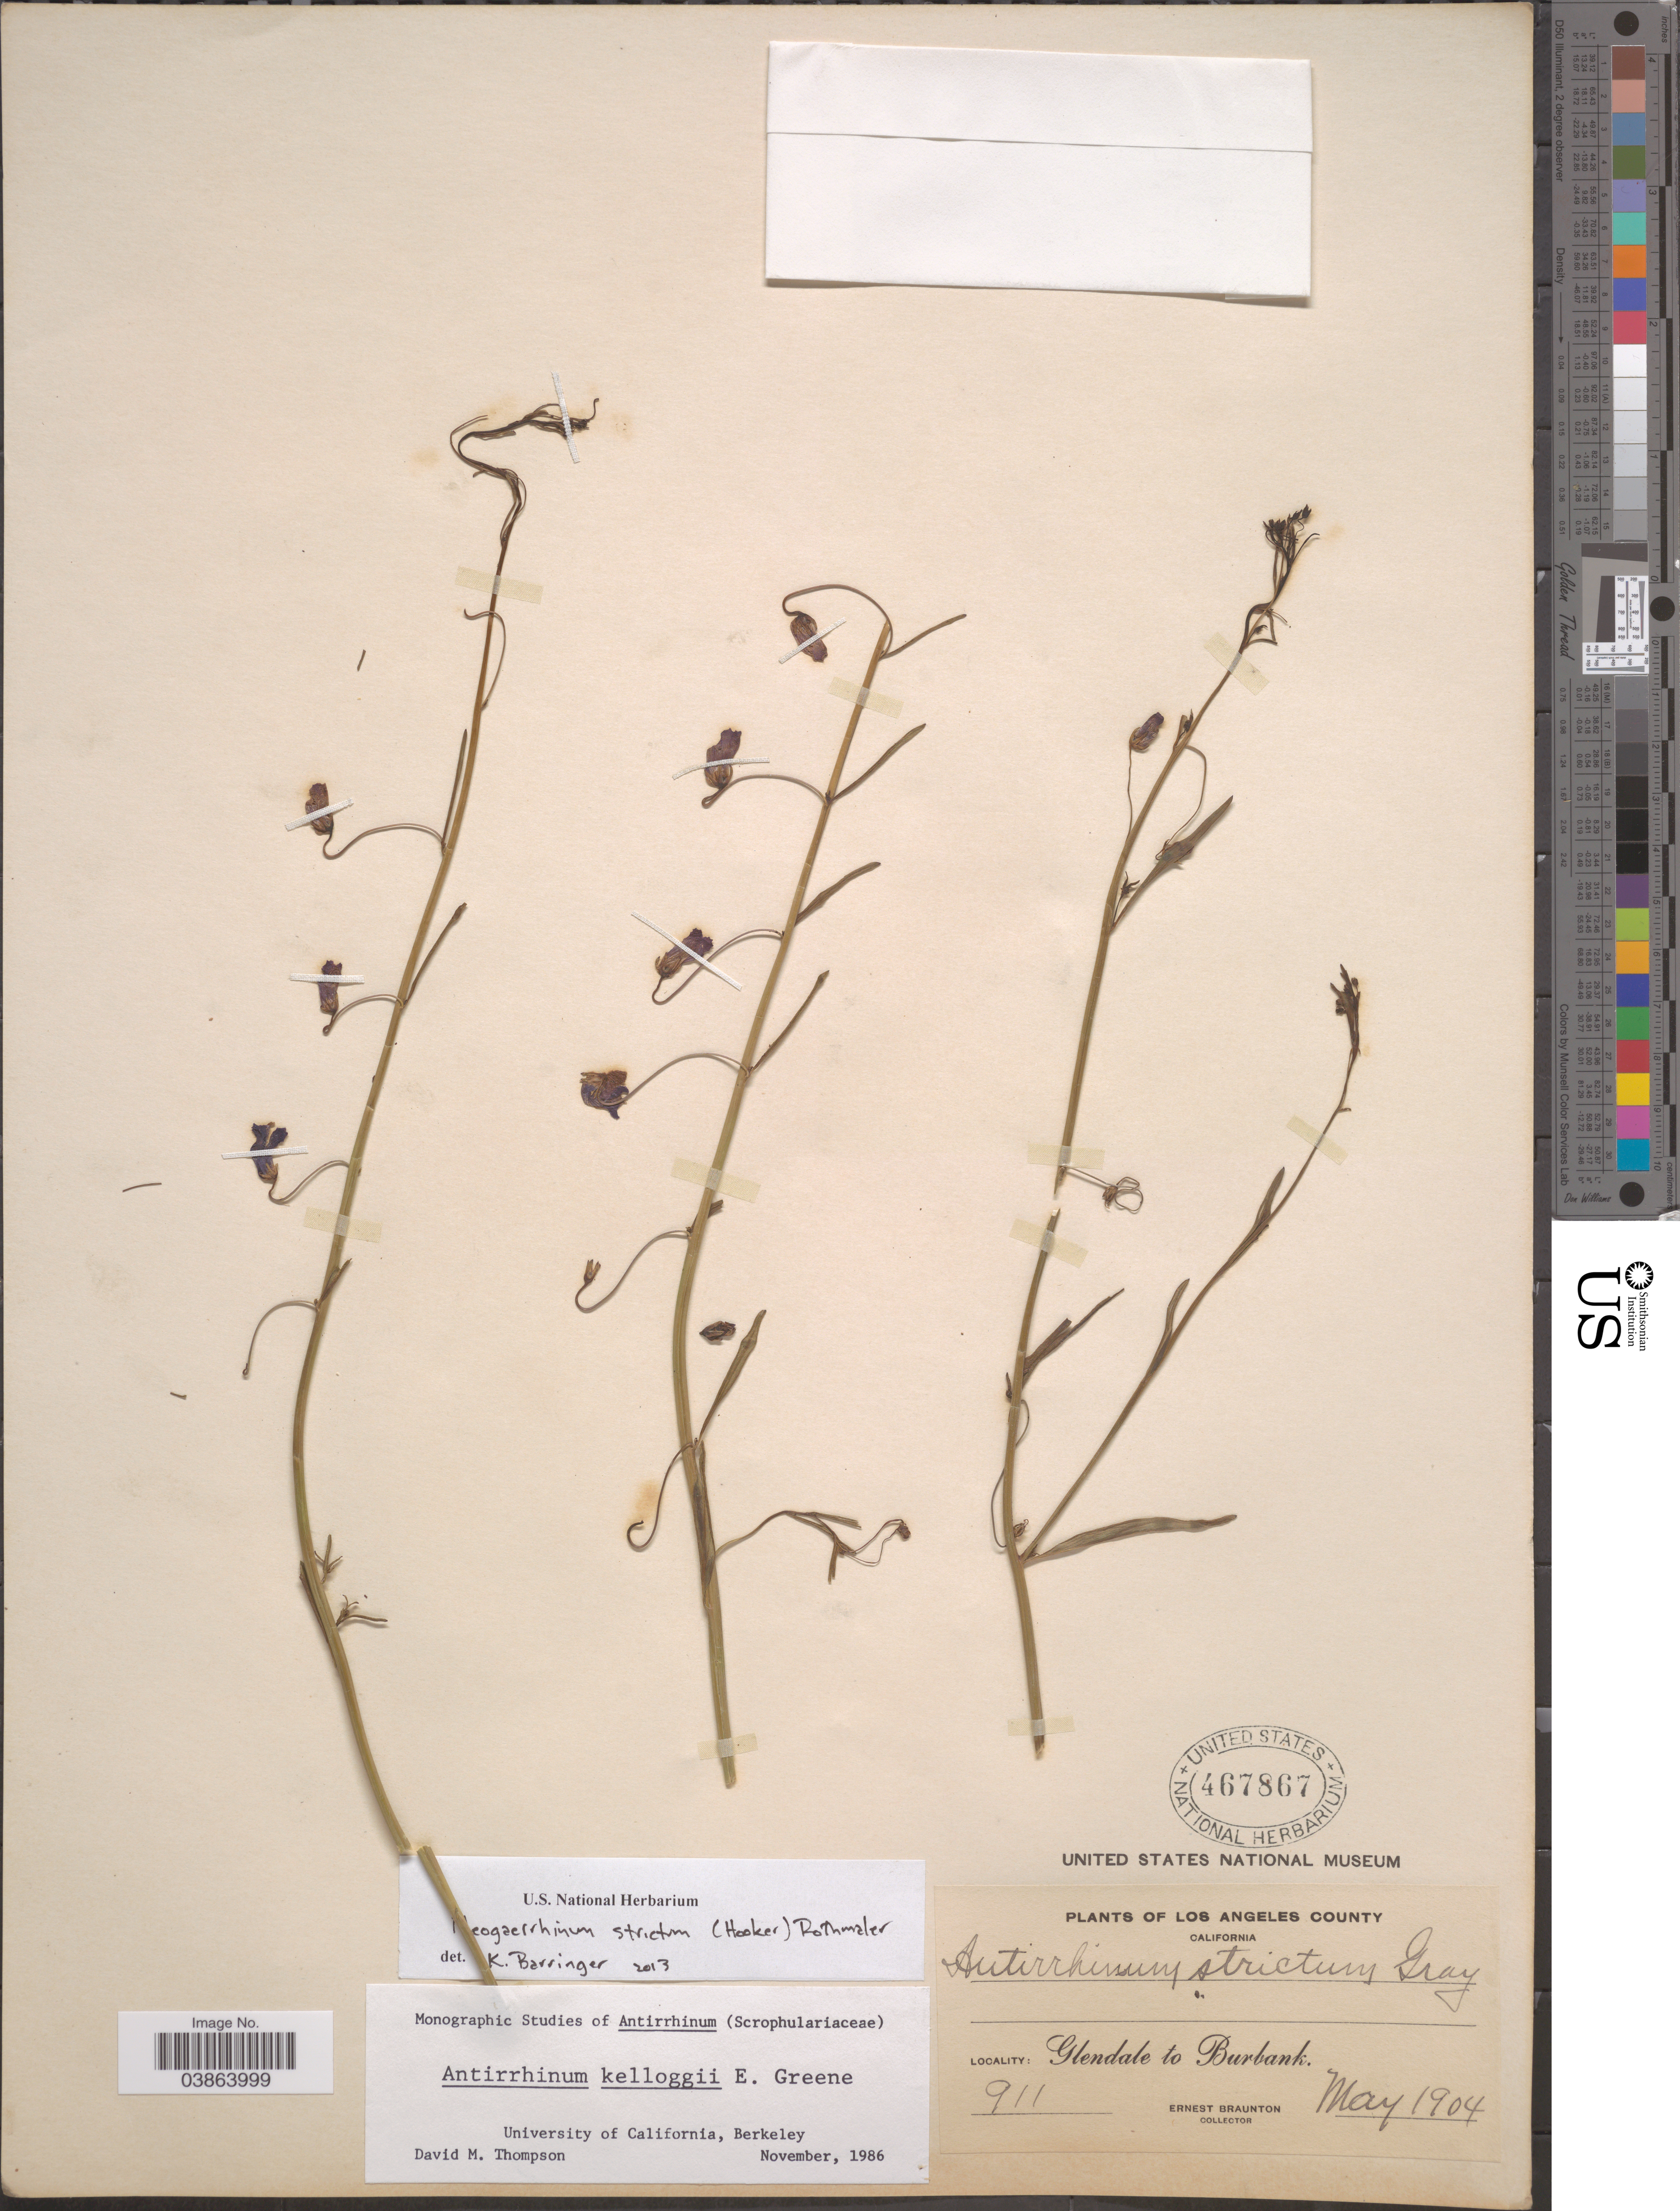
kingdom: Plantae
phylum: Tracheophyta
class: Magnoliopsida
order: Lamiales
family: Plantaginaceae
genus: Neogaerrhinum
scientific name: Neogaerrhinum strictum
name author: (Hook. & Arn.) Rothm.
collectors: E. Braunton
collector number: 911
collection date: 1904-05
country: United States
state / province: California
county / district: Los Angeles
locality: Los Angeles County. Glendale to Burbank.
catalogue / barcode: US 467867